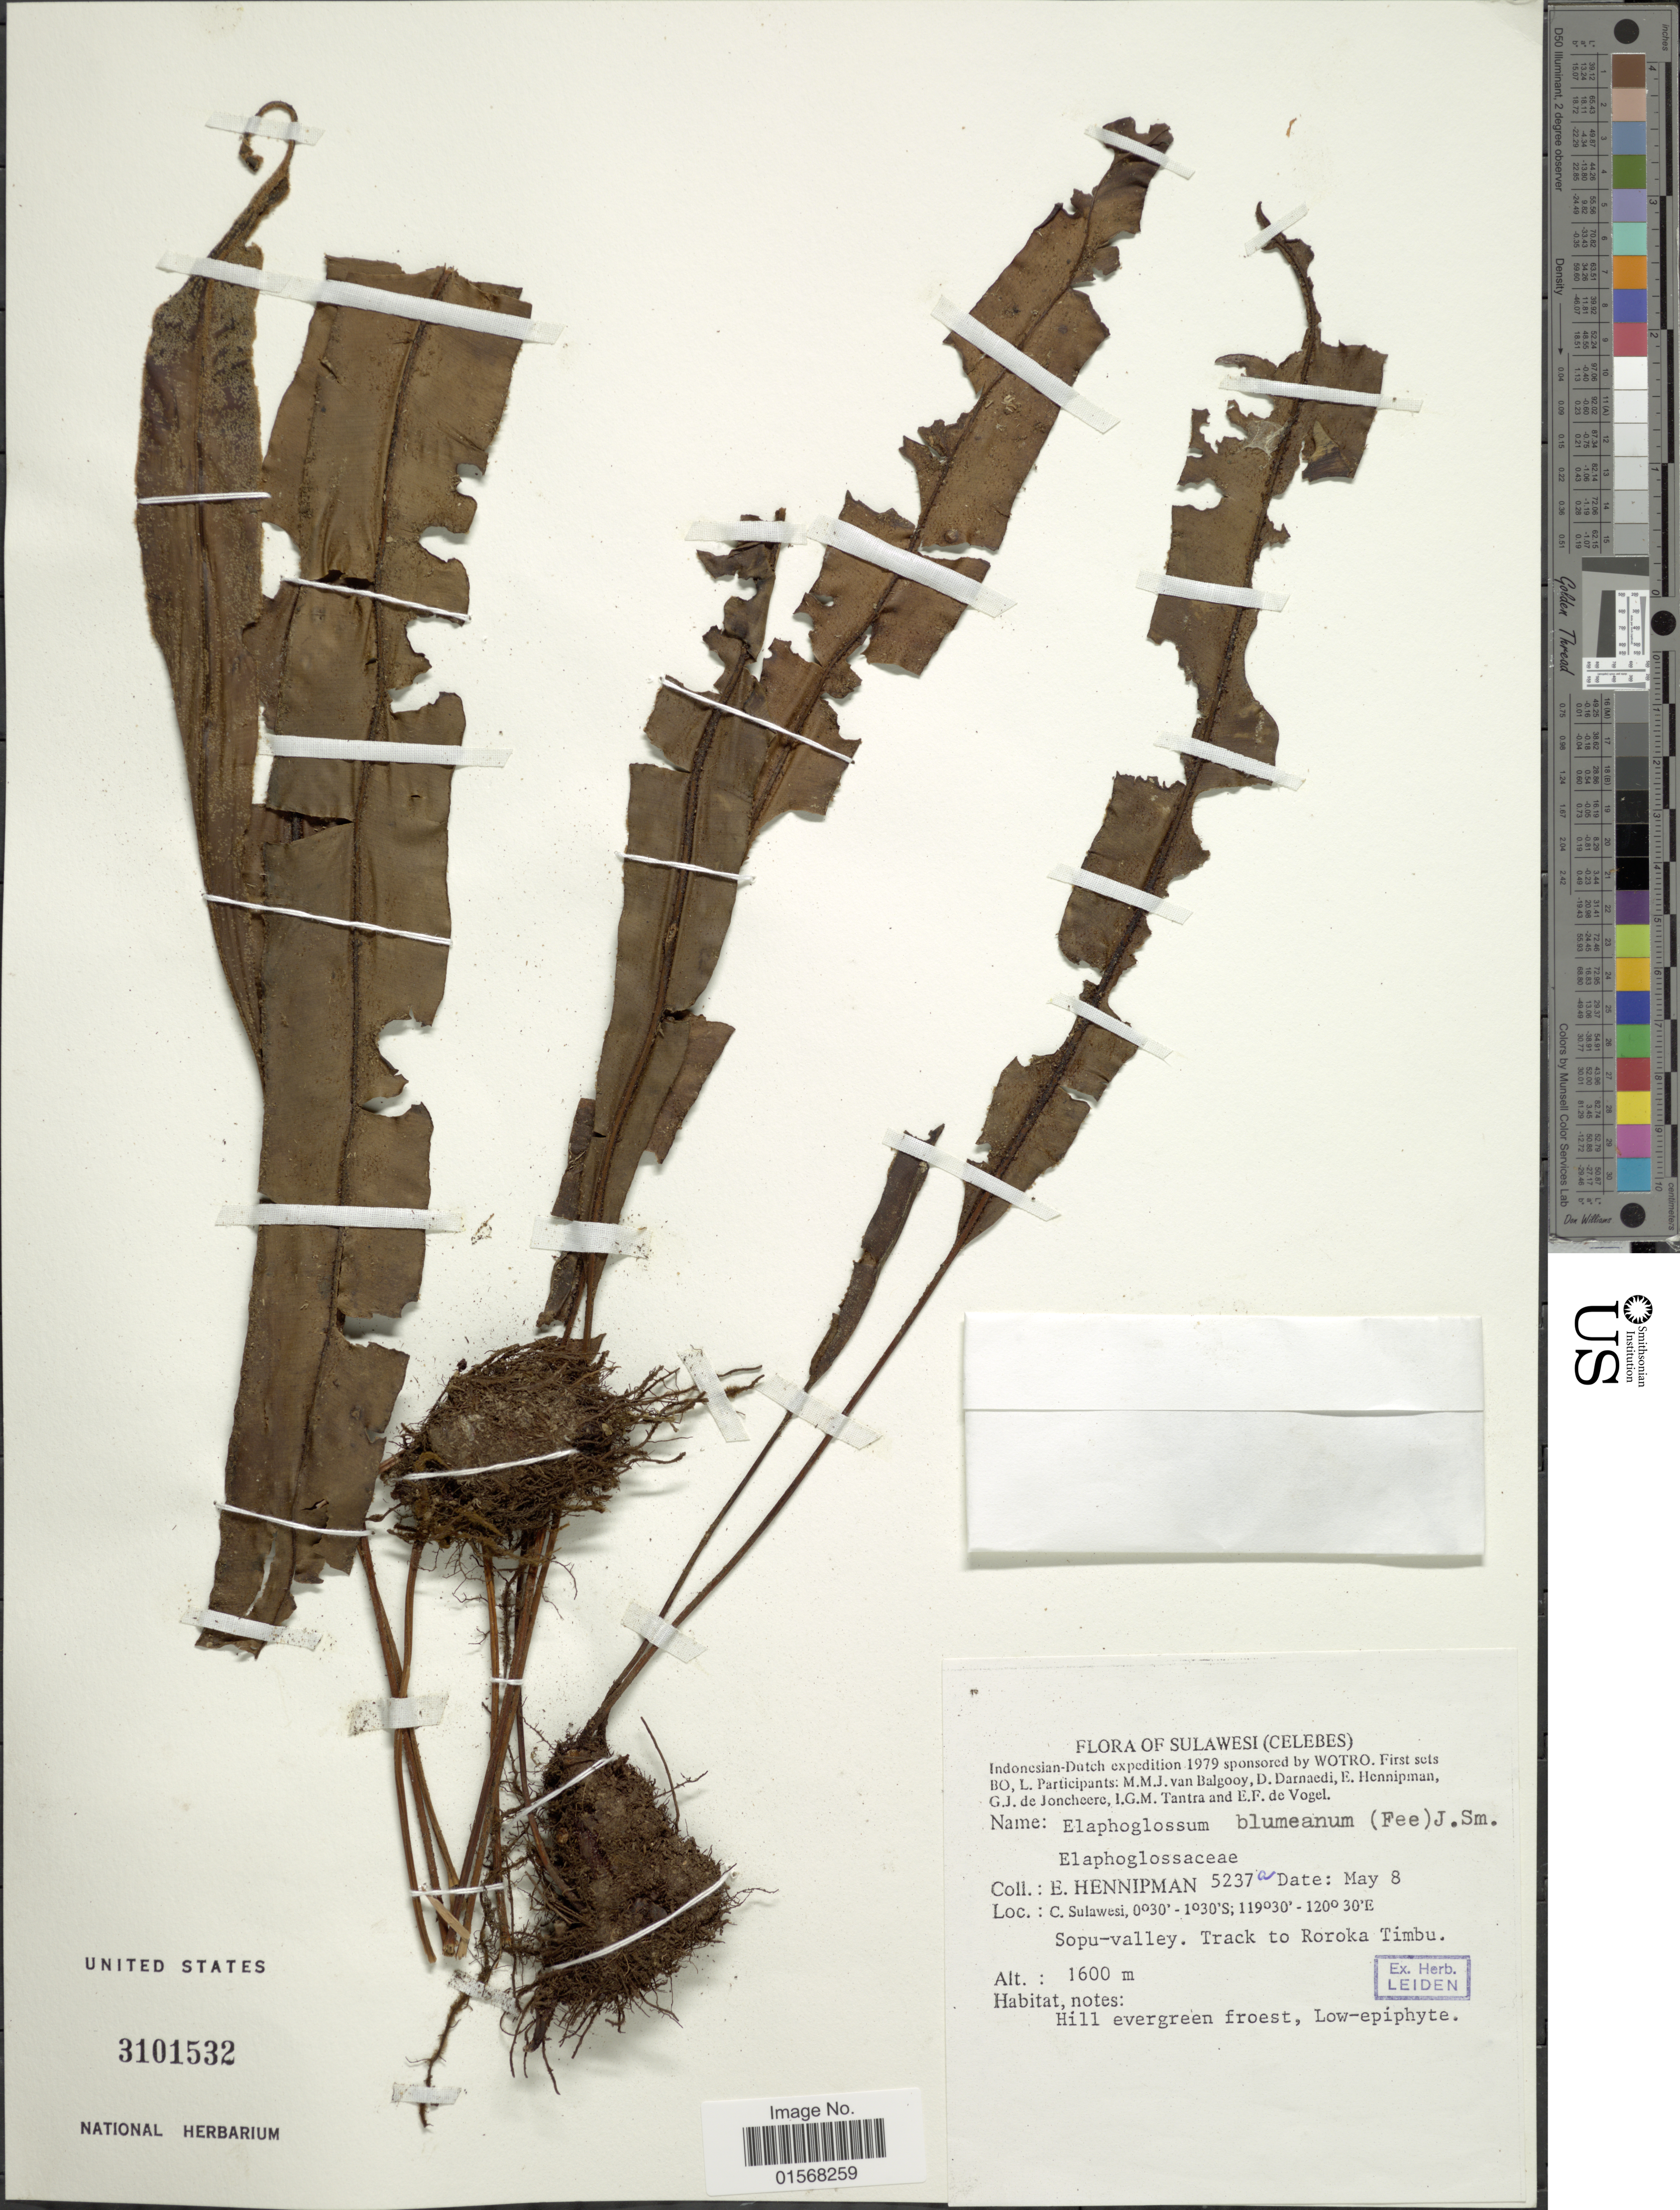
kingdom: Plantae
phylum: Tracheophyta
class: Polypodiopsida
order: Polypodiales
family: Dryopteridaceae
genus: Elaphoglossum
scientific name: Elaphoglossum blumeanum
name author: (Fée) J. Sm.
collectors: E. Hennipman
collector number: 5237a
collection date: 1979-05-08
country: Indonesia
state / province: Sulawesi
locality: Sulawesi (Celebes), C. Sulawesi, Sopu-valley, track to Roroka Timbu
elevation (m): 1600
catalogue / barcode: US 3101532